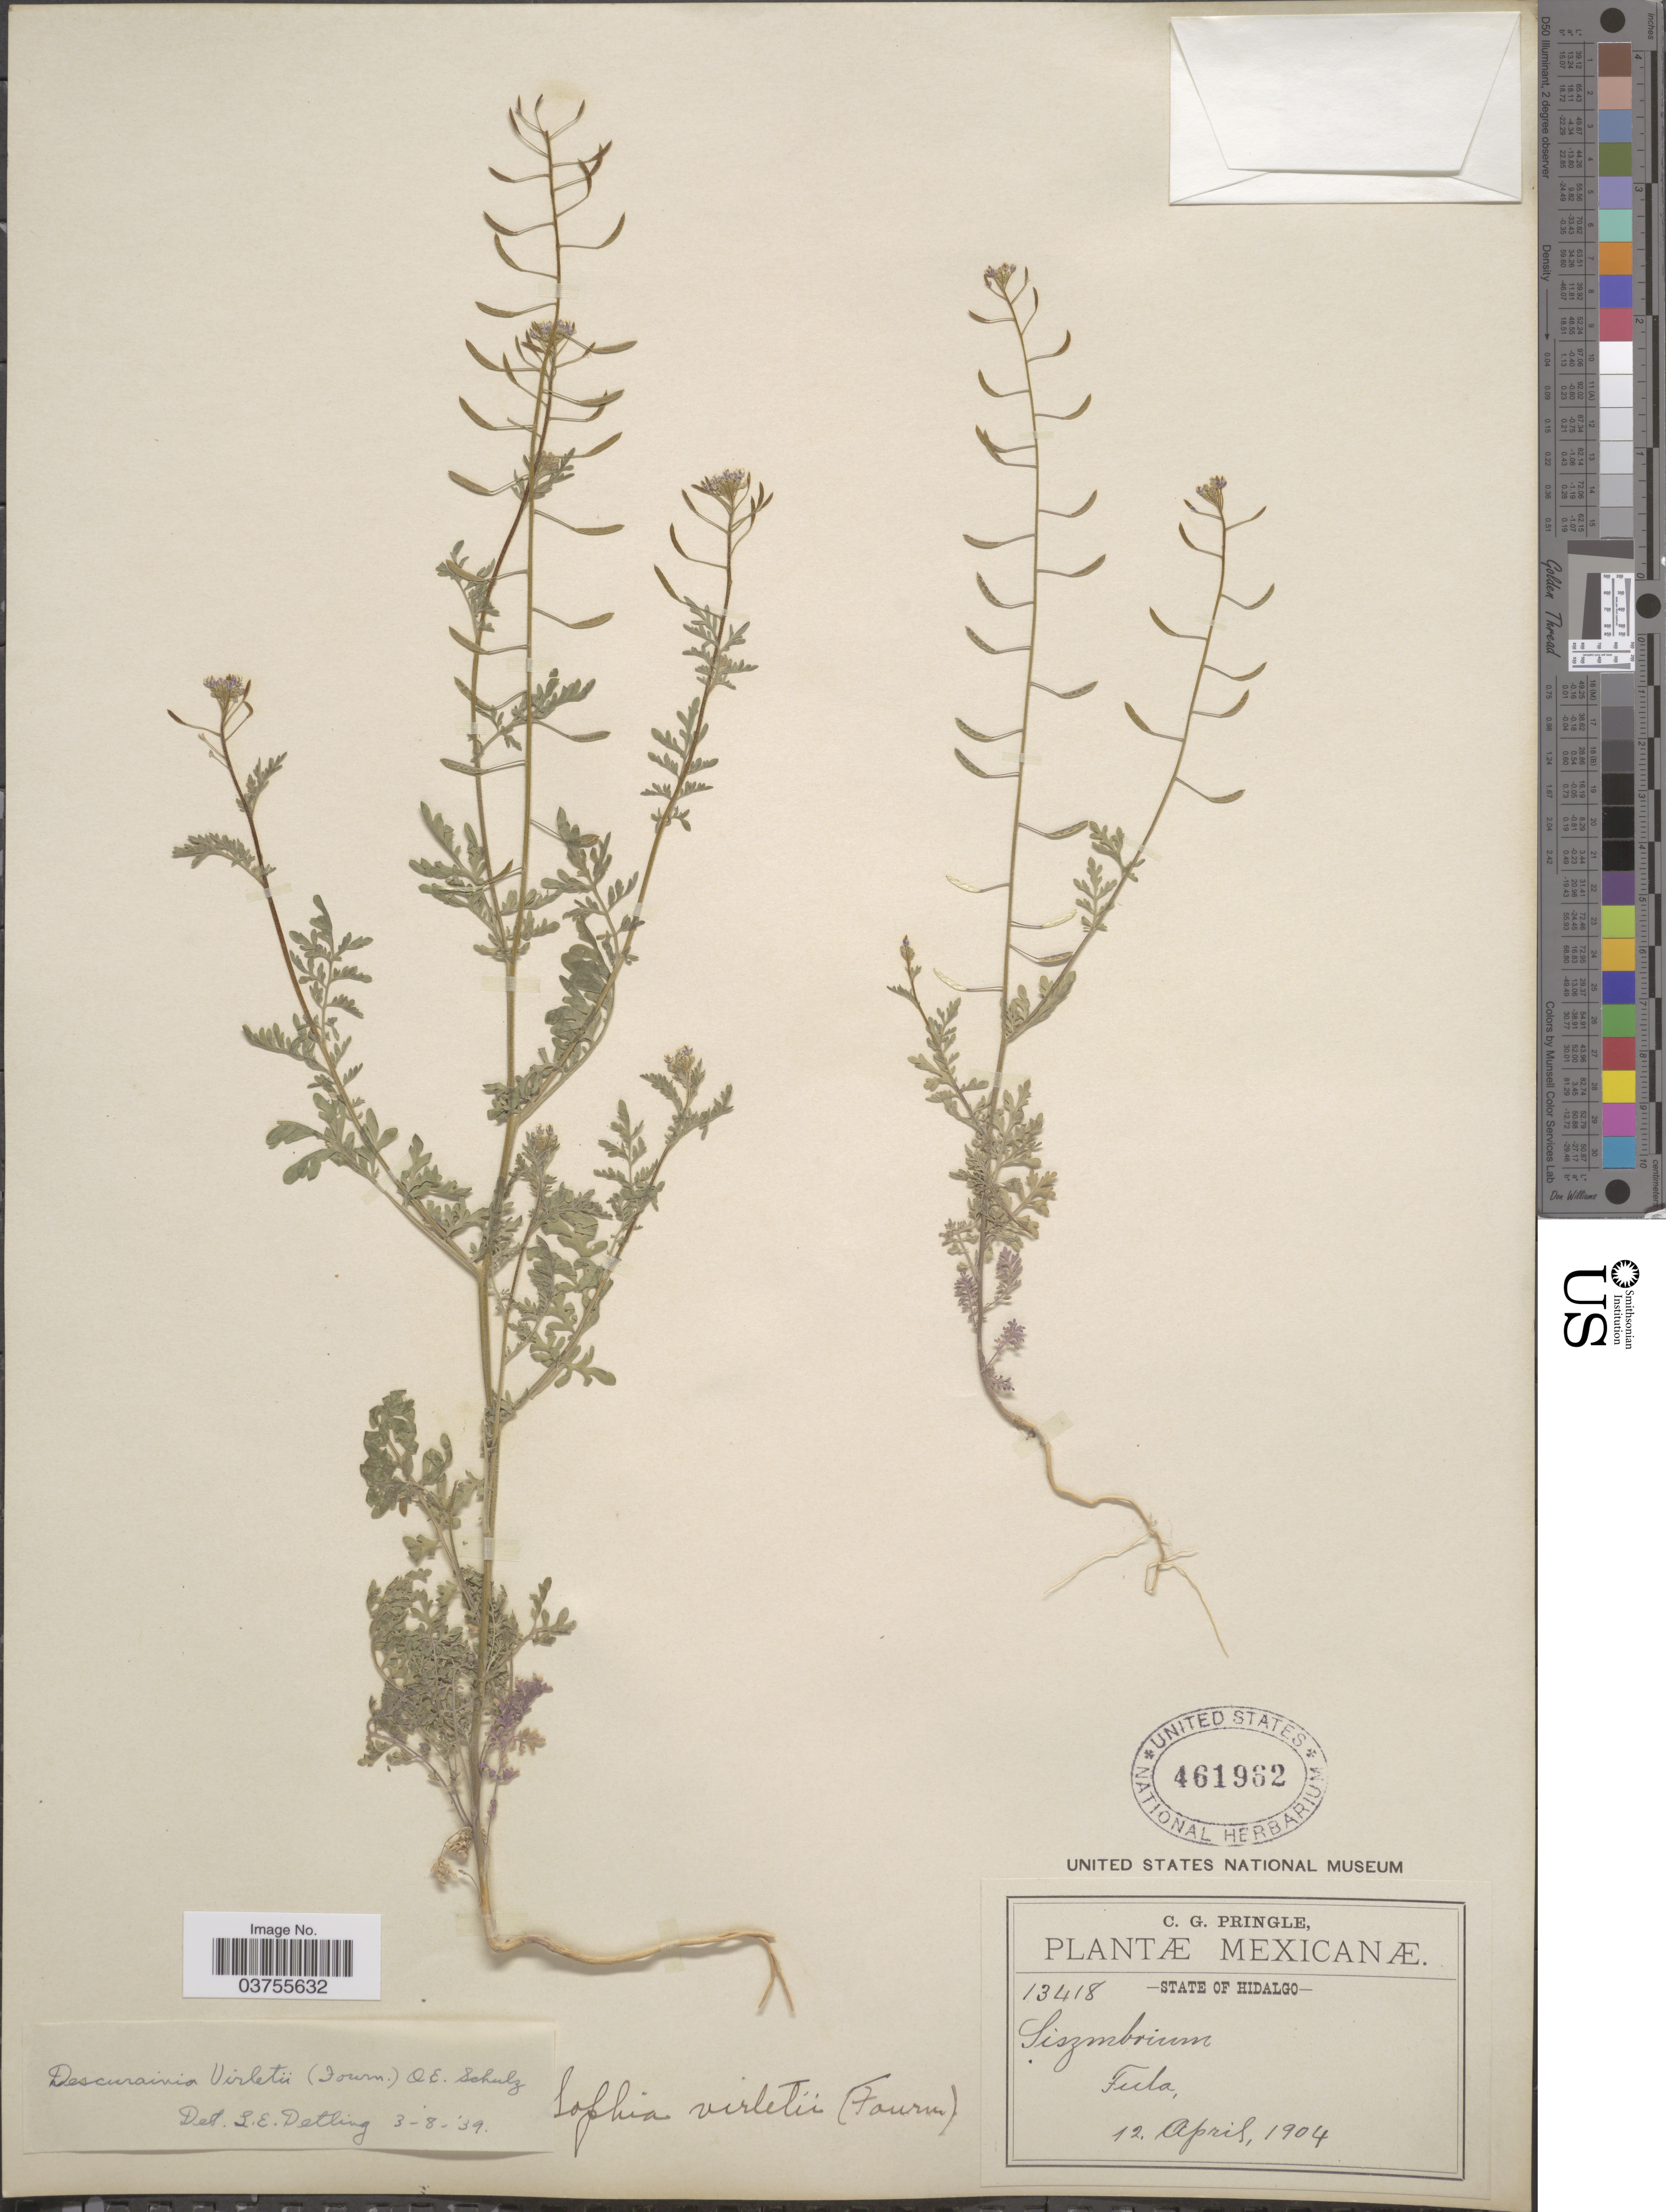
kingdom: Plantae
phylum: Tracheophyta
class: Magnoliopsida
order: Brassicales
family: Brassicaceae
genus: Descurainia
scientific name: Descurainia virletii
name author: (E. Fourn.) O.E. Schulz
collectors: C. G. Pringle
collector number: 13418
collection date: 1904-04-12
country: Mexico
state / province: Hidalgo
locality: Fula.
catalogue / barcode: US 461962